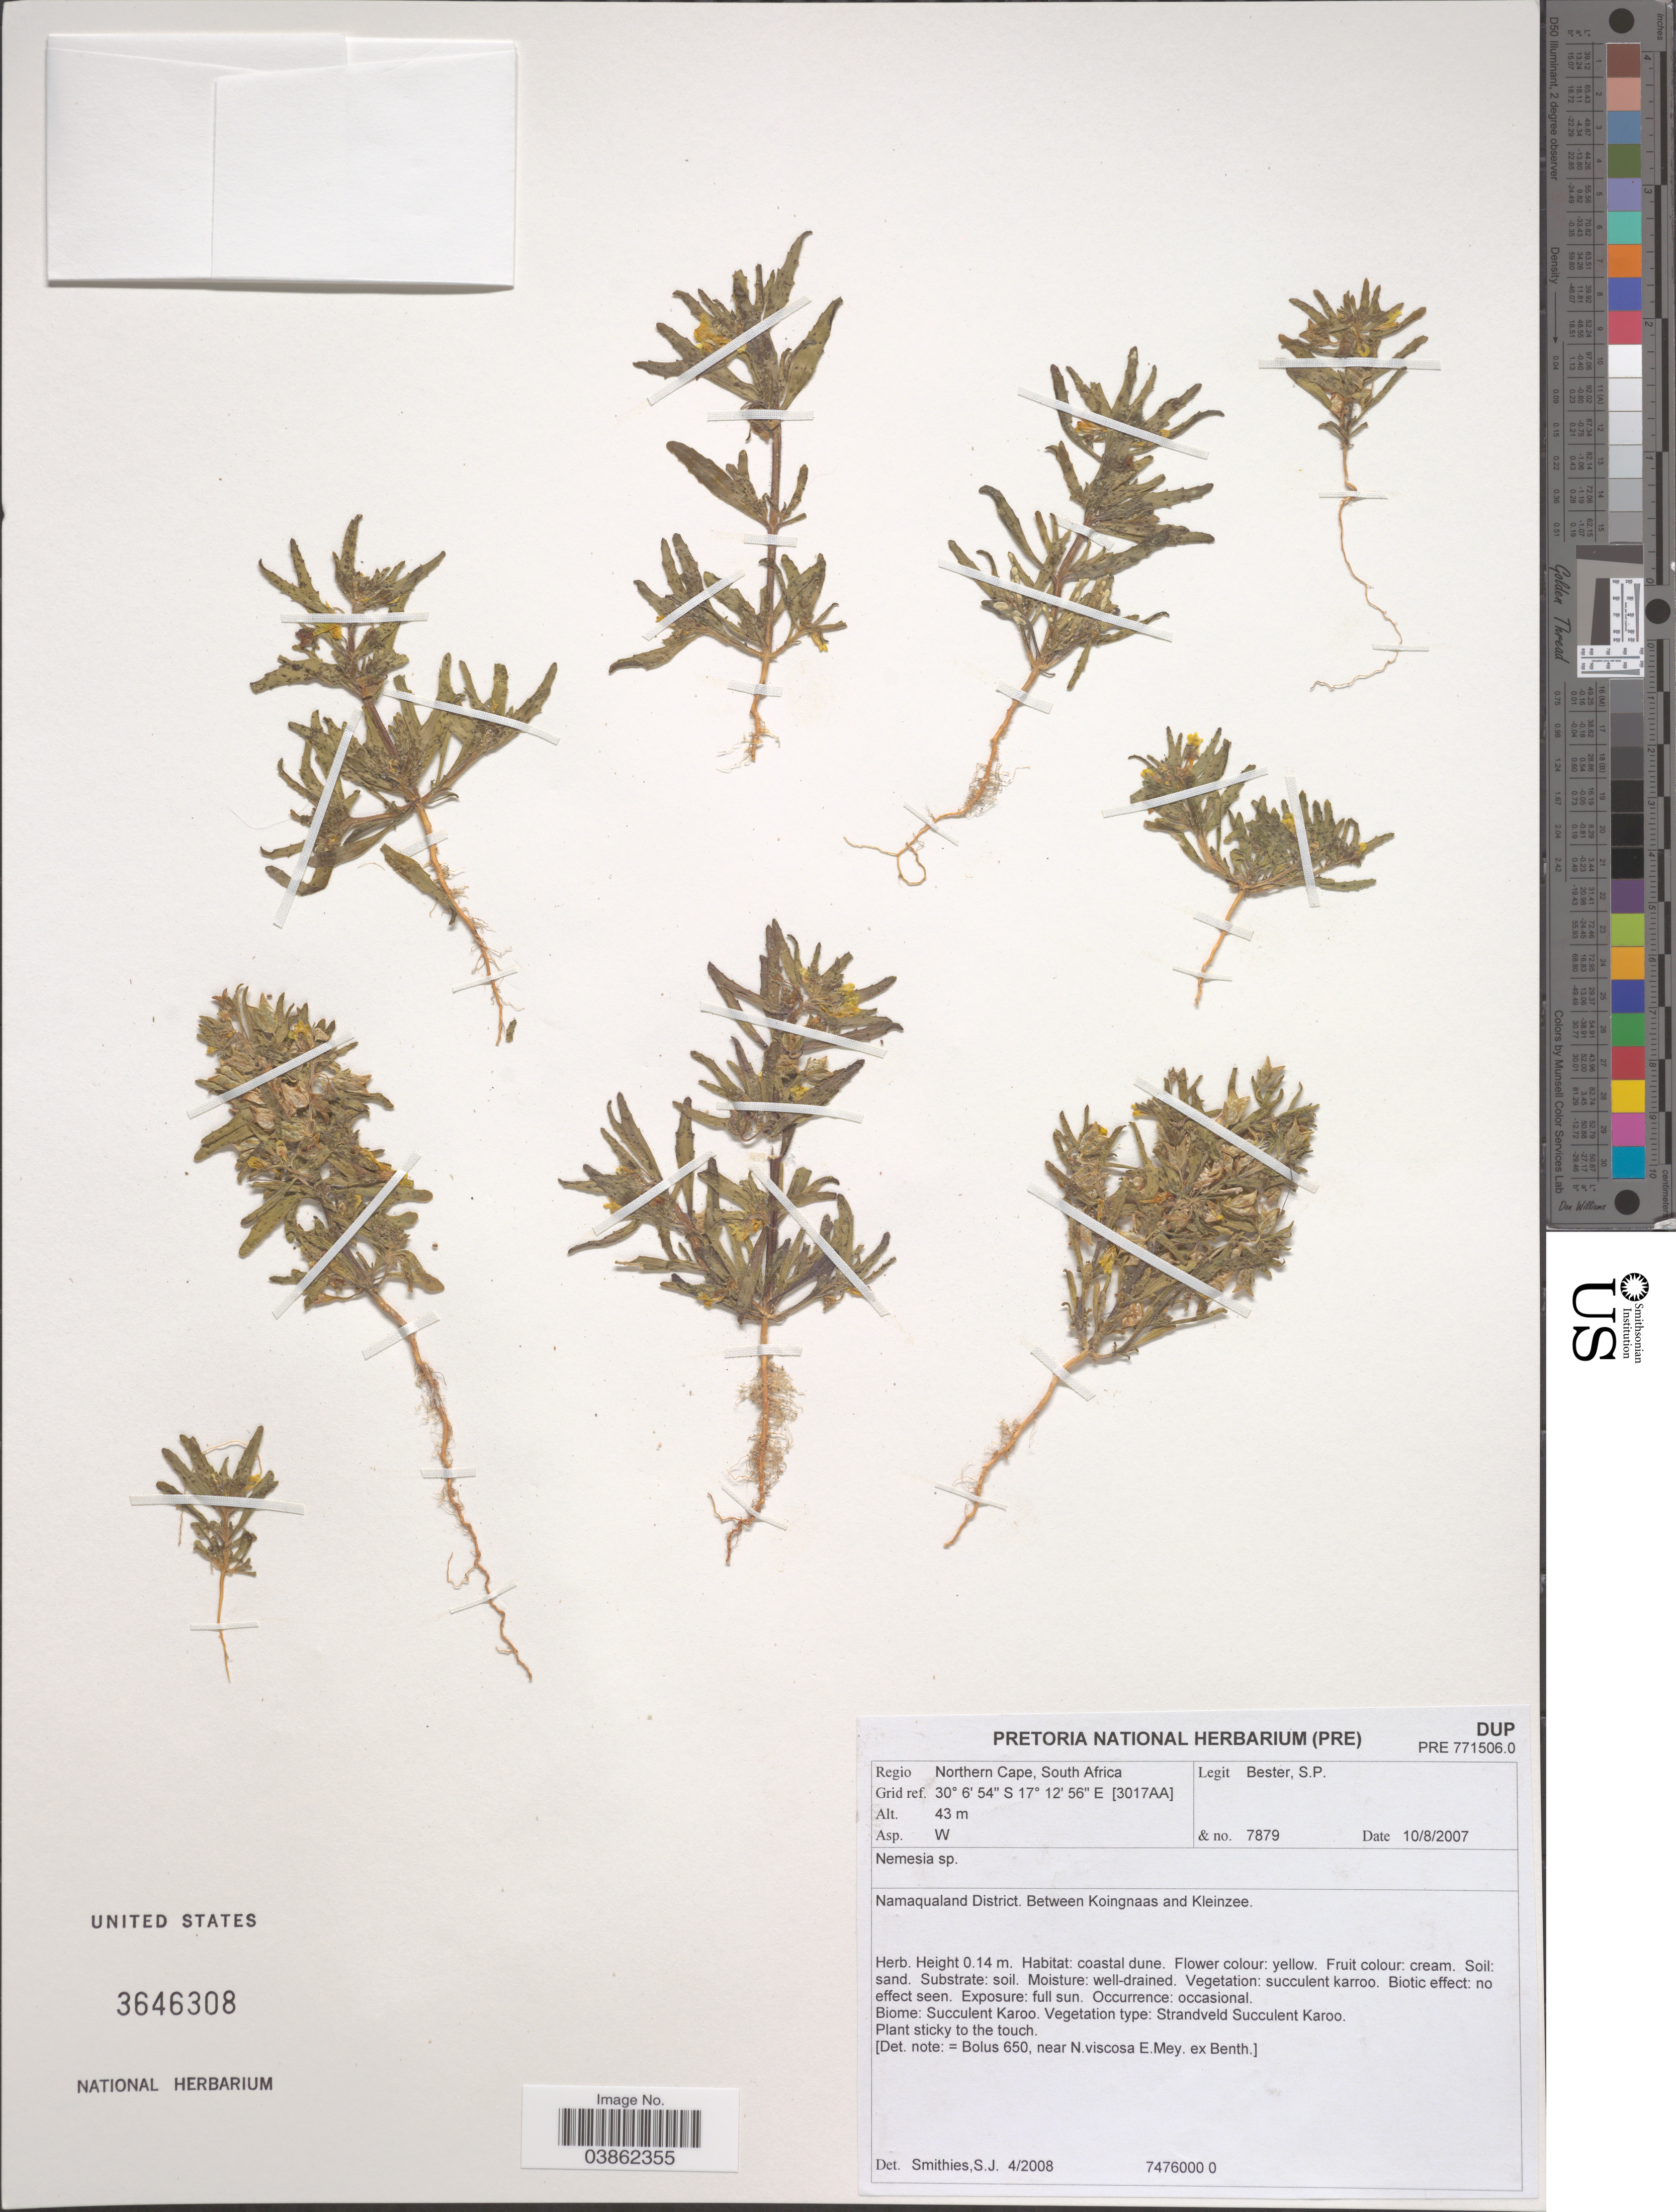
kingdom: Plantae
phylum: Tracheophyta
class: Magnoliopsida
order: Lamiales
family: Scrophulariaceae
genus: Nemesia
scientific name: Nemesia sp.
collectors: S. Bester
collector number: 7879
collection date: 2007-08-10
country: South Africa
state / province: Northern Cape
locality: Regio Northern Cape. Grid ref. [3017AA]. Namaqualand District. Between Koingnaas and Kleinzee.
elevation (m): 43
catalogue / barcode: US 3646308